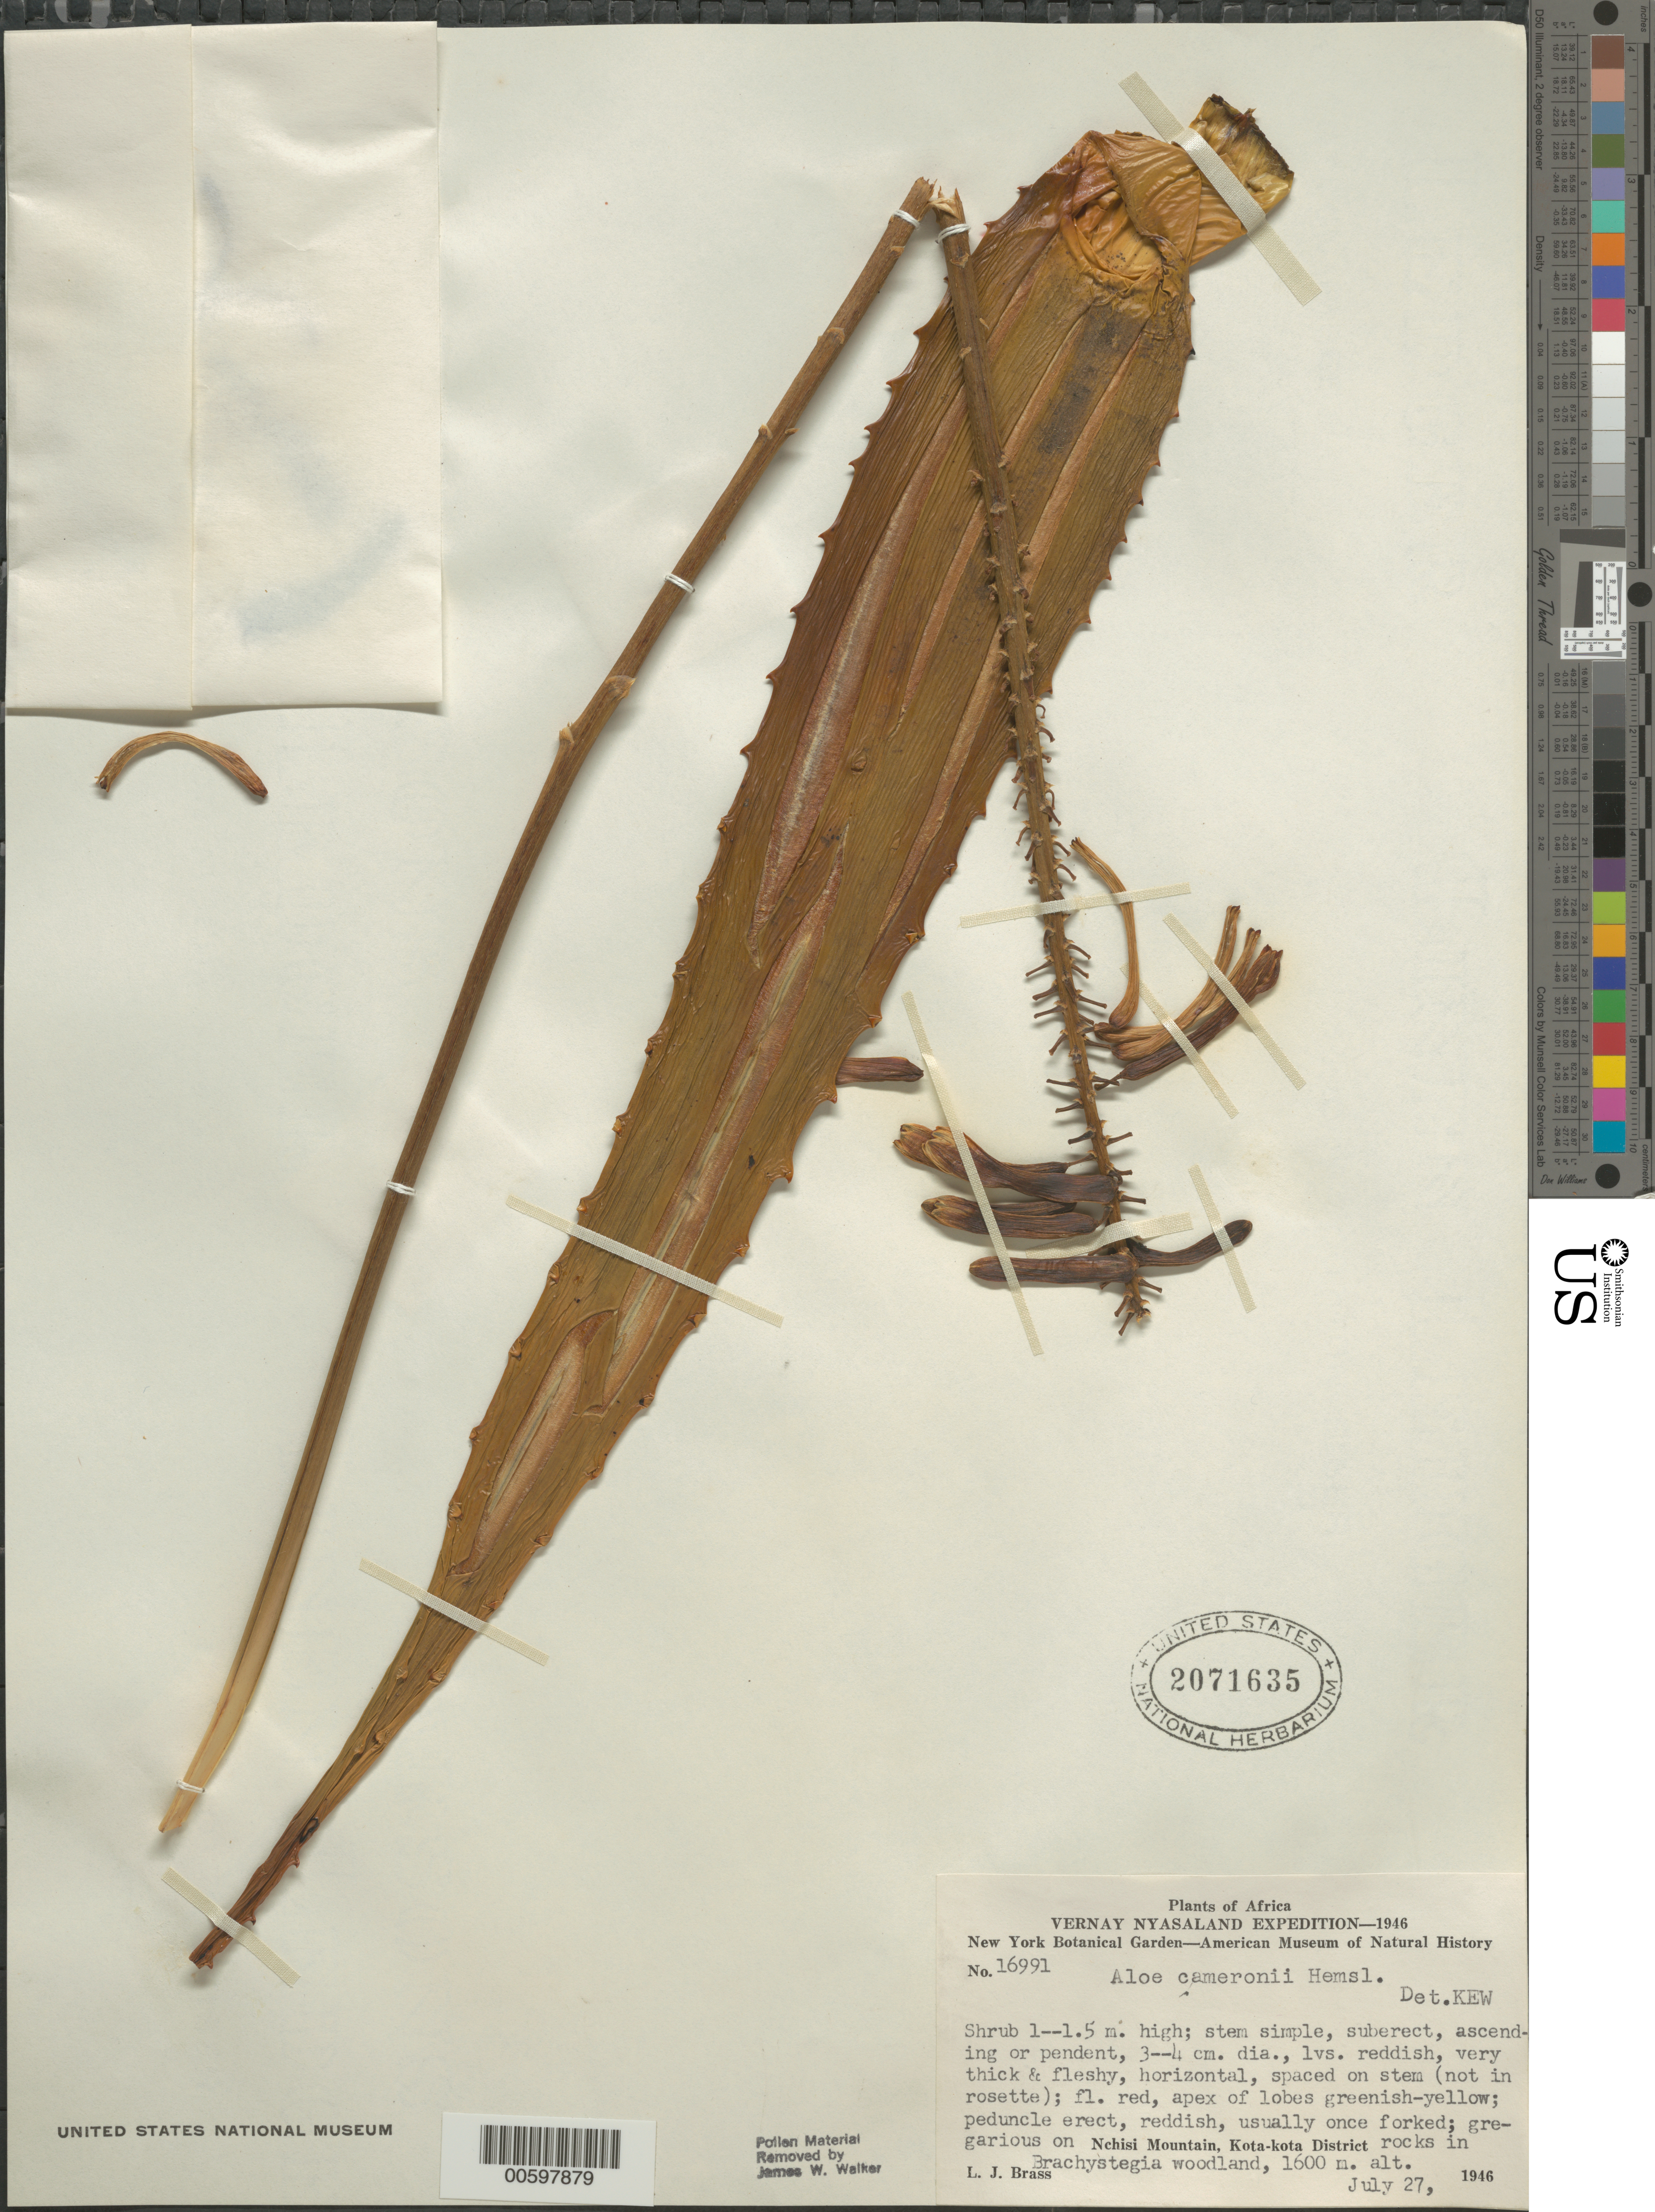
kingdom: Plantae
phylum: Tracheophyta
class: Liliopsida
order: Asparagales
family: Asphodelaceae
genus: Aloe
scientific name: Aloe cameronii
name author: Hemsl.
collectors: L. J. Brass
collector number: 16991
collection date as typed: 27 Jul 1946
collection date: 1946-07-27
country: Malawi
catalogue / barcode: US 2071635